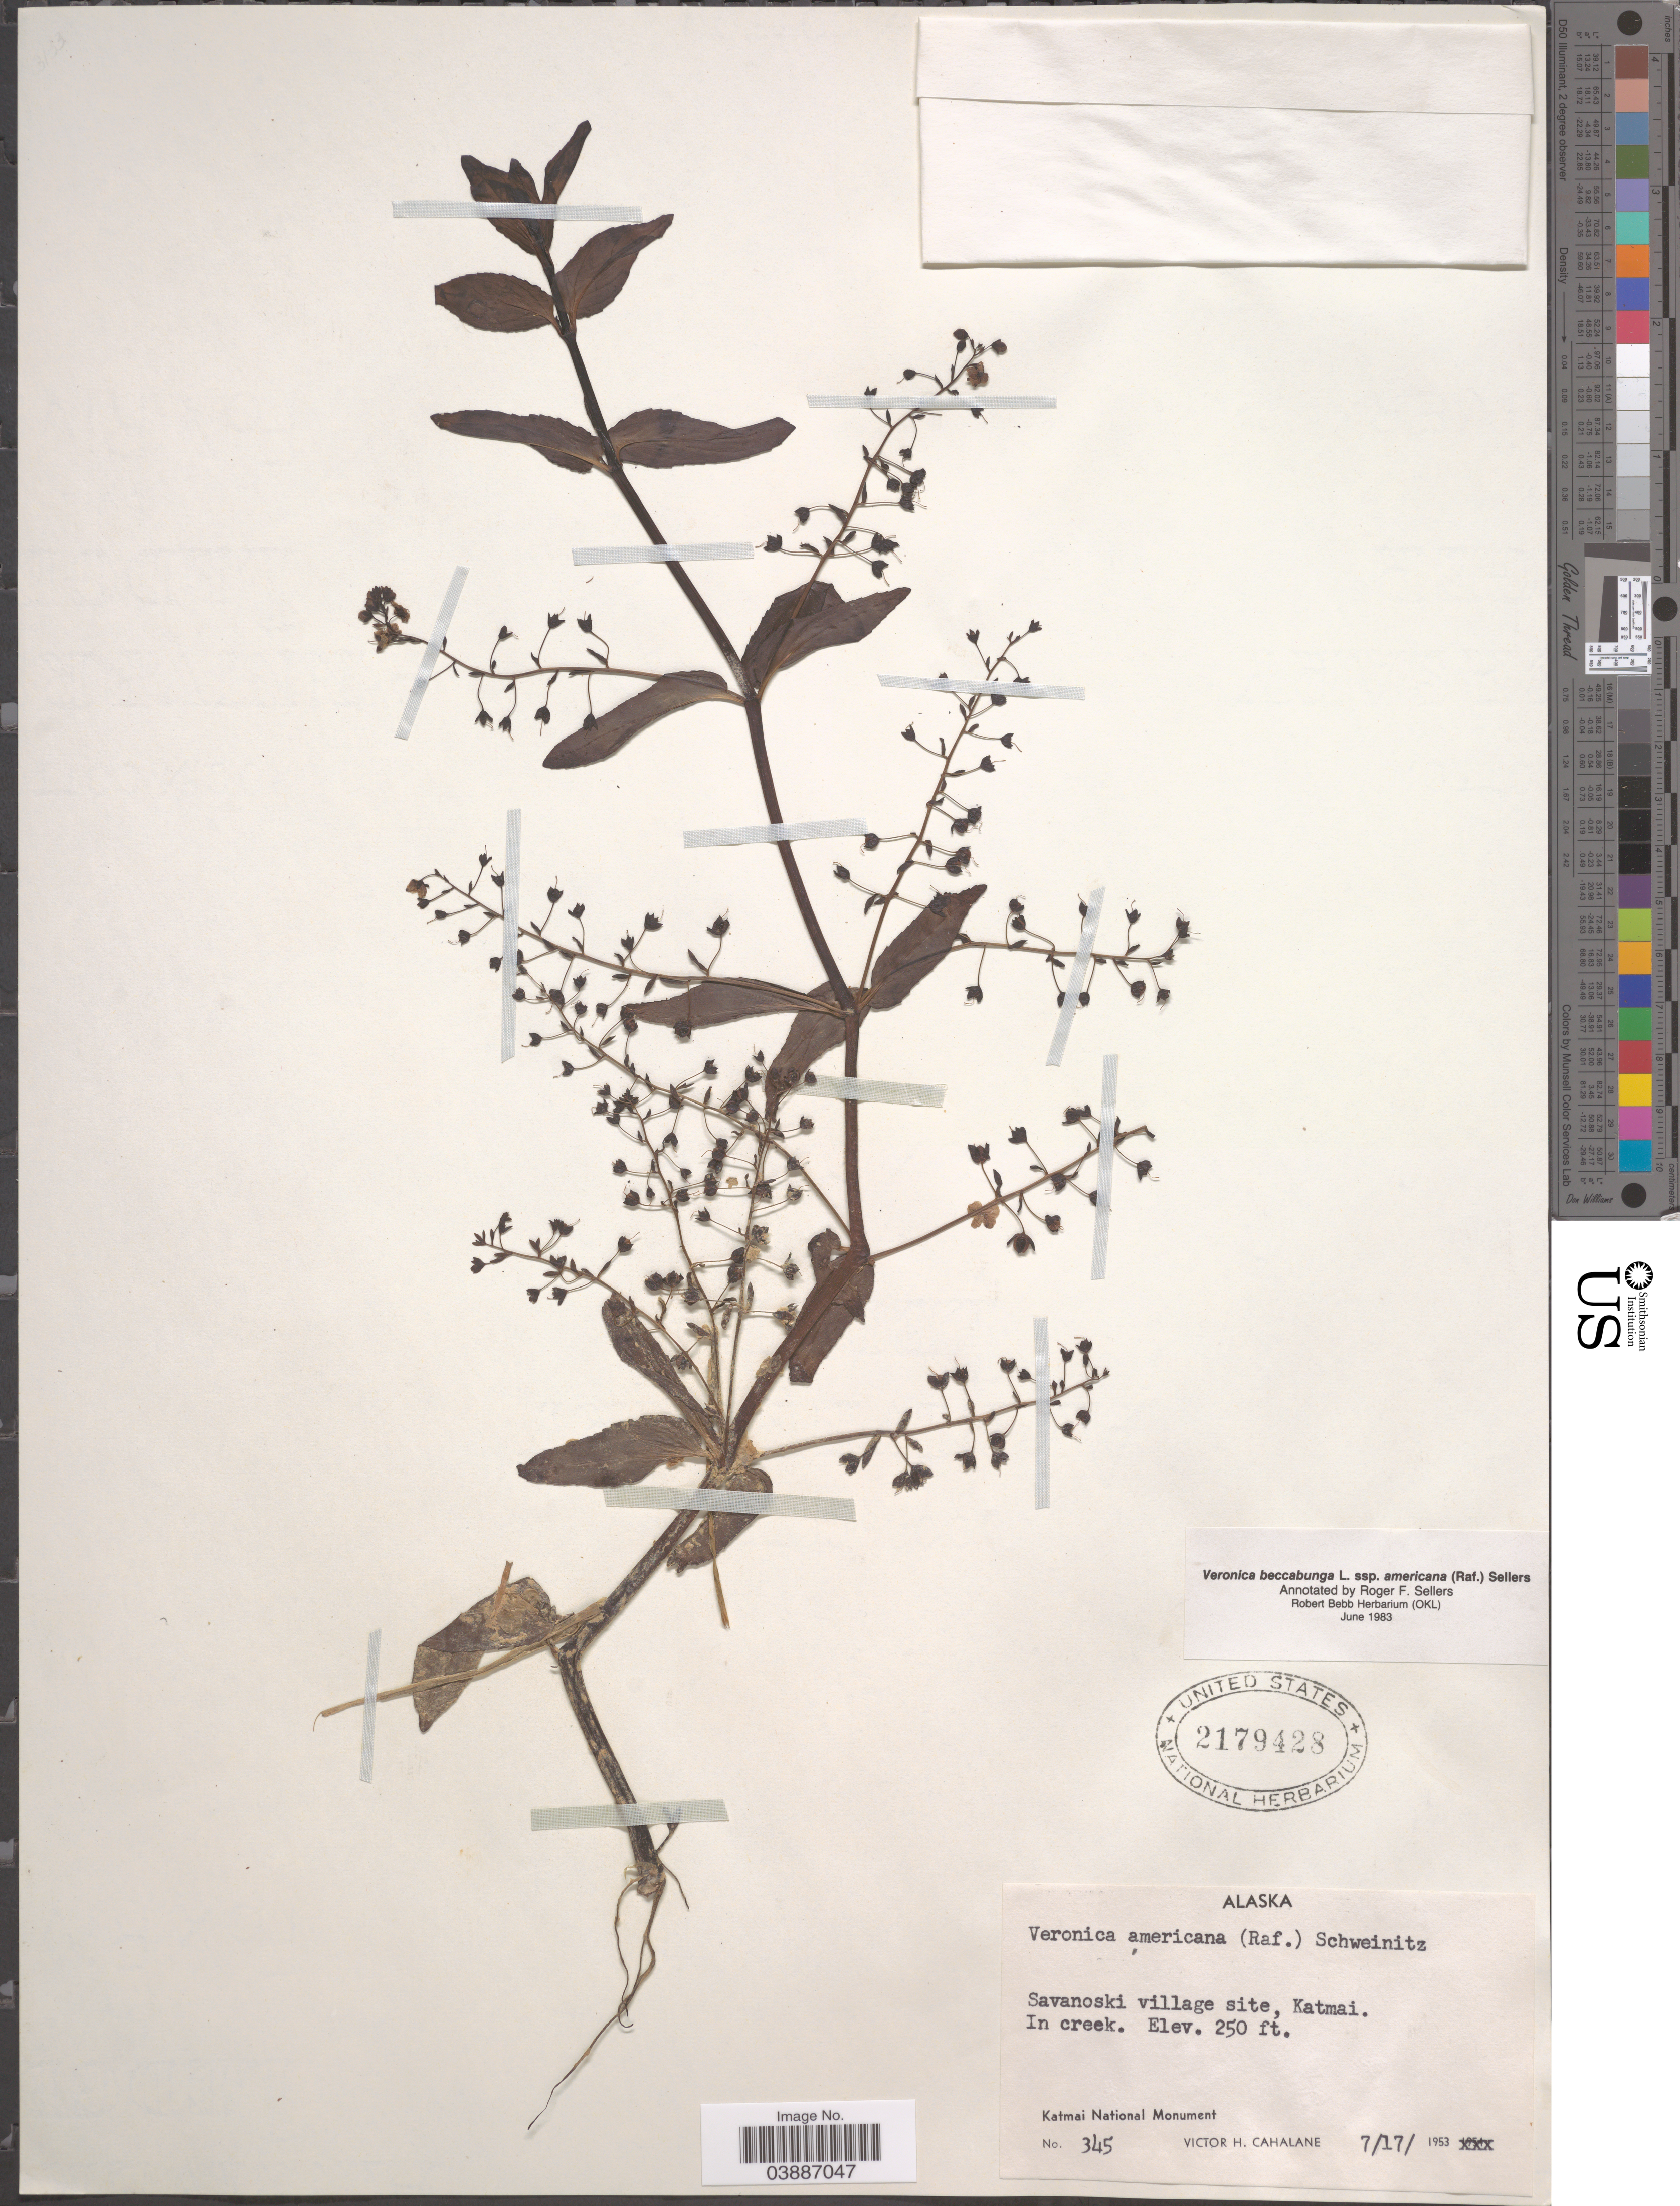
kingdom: Plantae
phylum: Tracheophyta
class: Magnoliopsida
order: Lamiales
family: Plantaginaceae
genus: Veronica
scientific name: Veronica beccabunga subsp. americana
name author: Raf.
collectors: V. Cahalane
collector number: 345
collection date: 1953-07-17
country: United States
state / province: Alaska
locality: Savanoski village site, Katmai. In creek. Katmai National Monument.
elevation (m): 76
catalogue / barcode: US 2179428